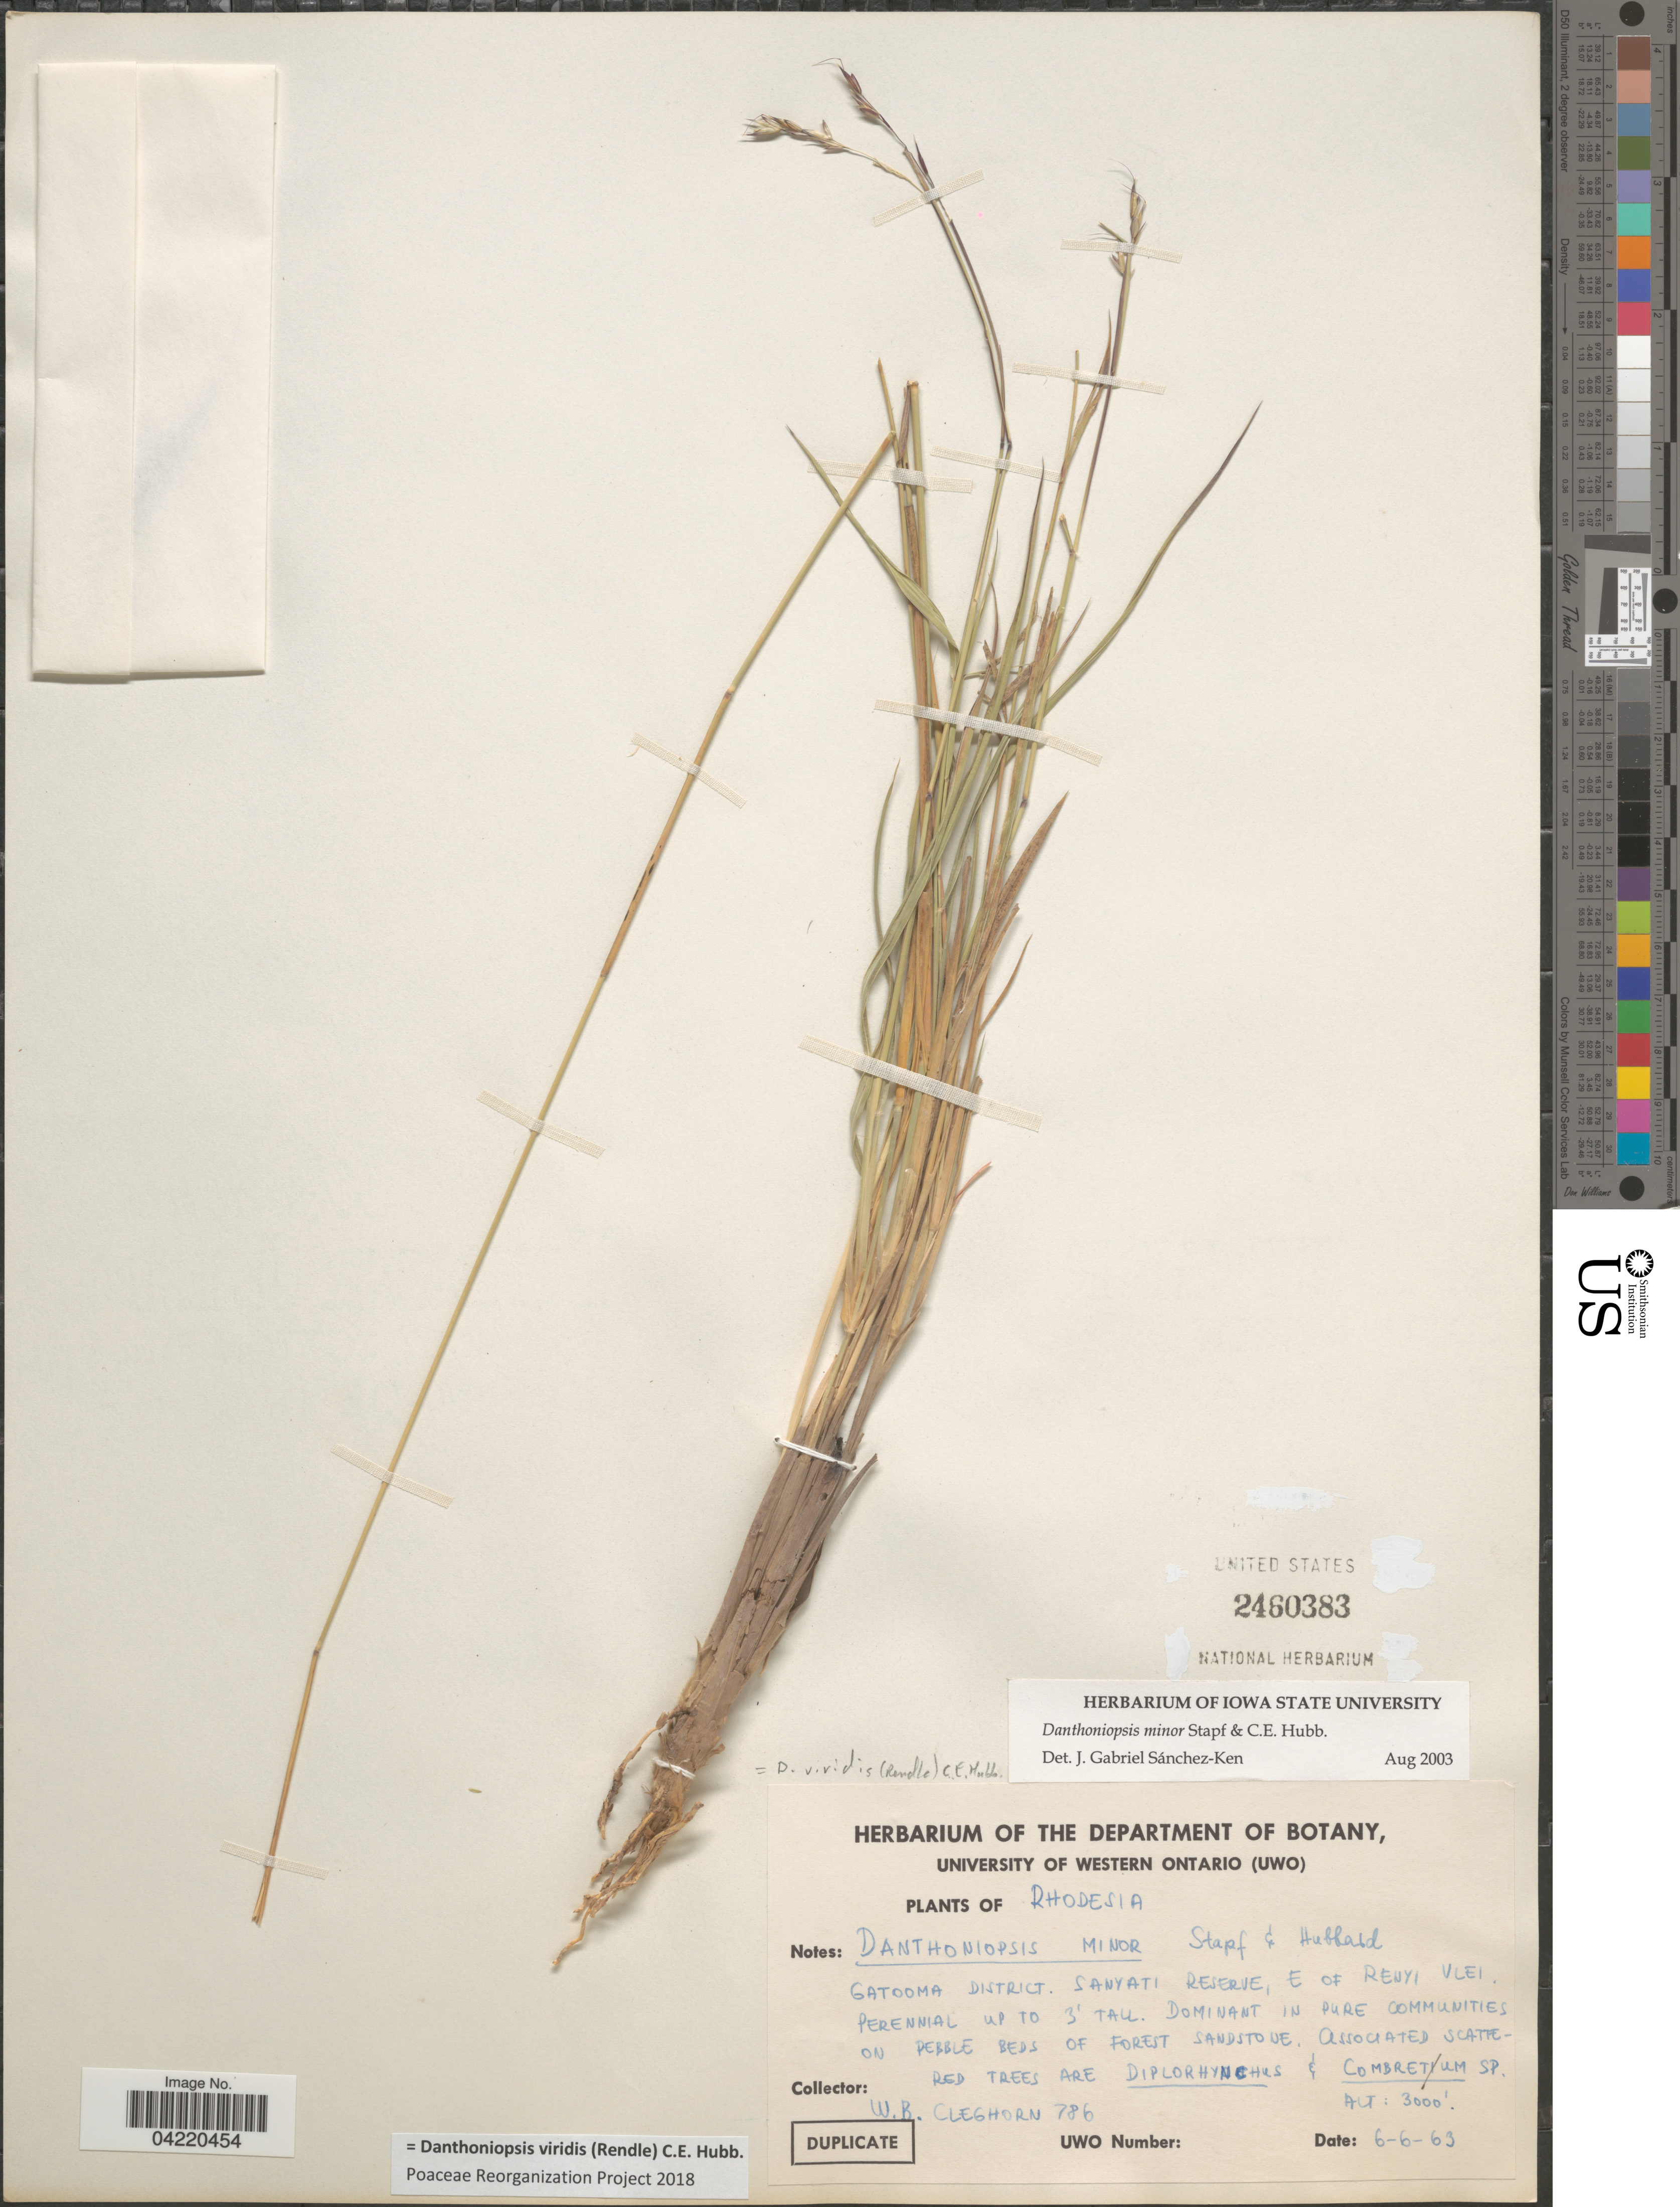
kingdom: Plantae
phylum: Tracheophyta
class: Liliopsida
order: Poales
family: Poaceae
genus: Danthoniopsis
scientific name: Danthoniopsis viridis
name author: (Rendle) C. E. Hubb.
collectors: W. Cleghorn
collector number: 786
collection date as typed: Transcribed d/m/y: 6/6/63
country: Zimbabwe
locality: Rhodesia.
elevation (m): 914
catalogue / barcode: US 2460383